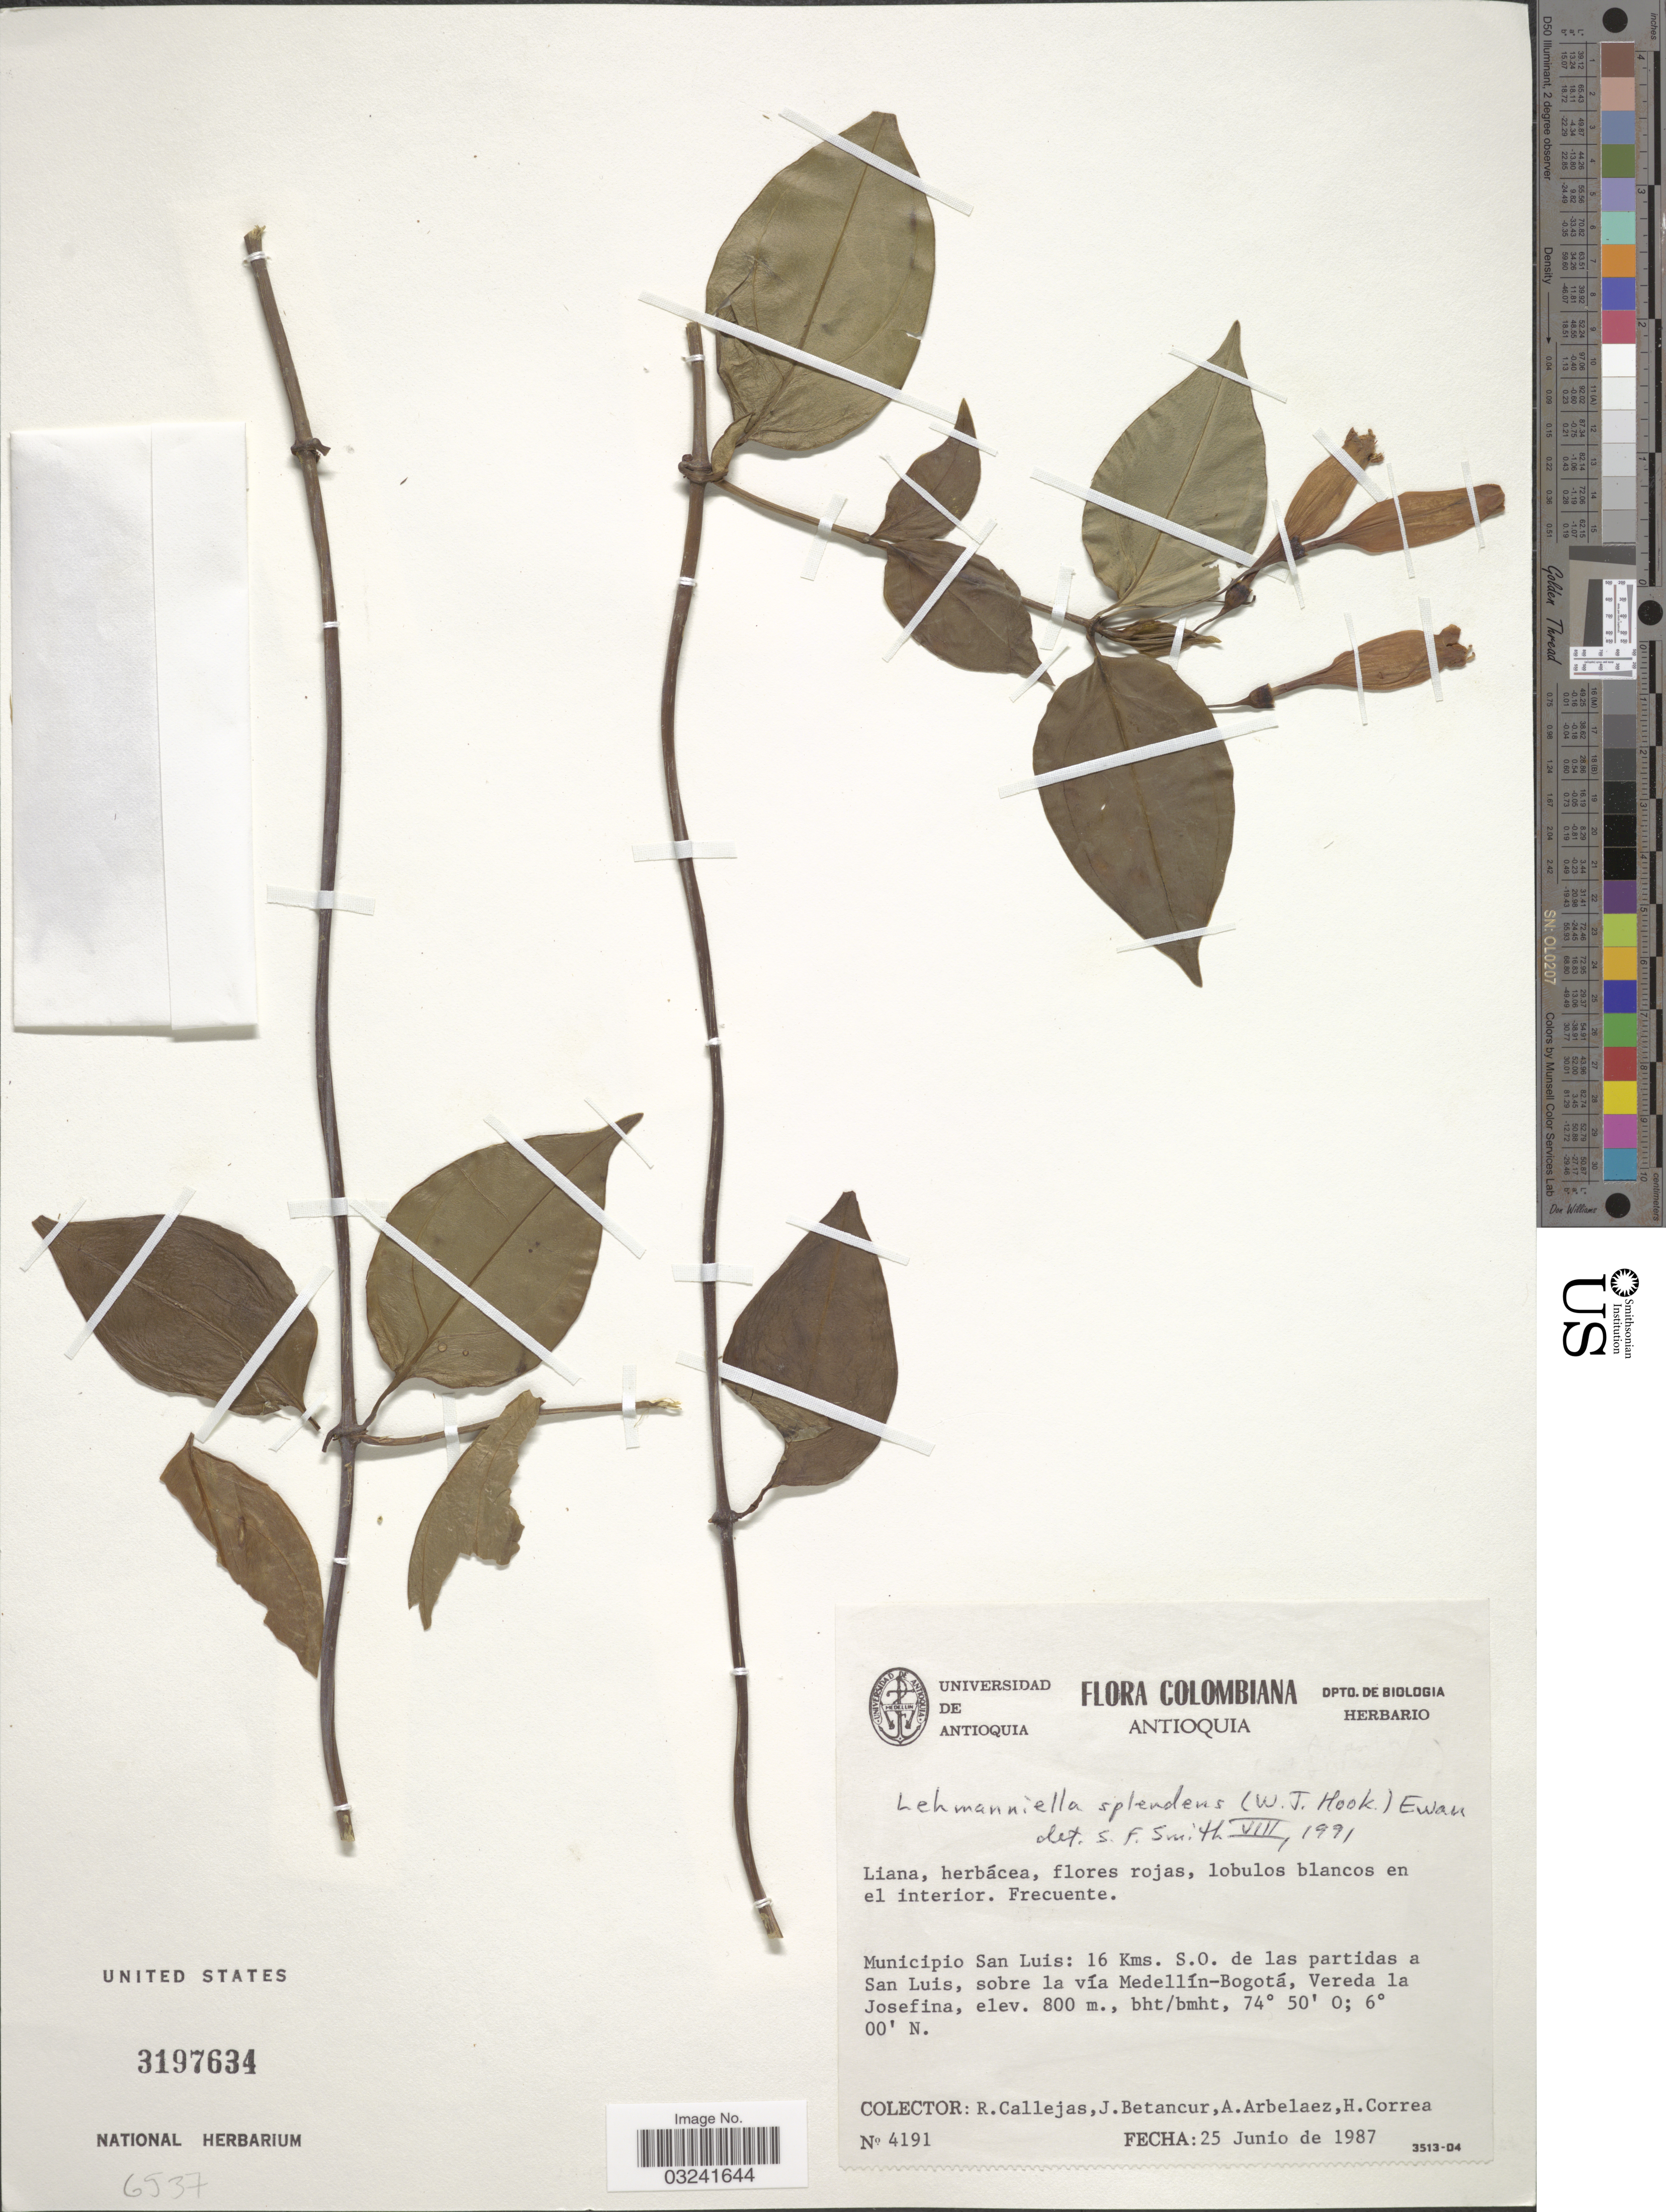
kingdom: Plantae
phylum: Tracheophyta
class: Magnoliopsida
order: Gentianales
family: Gentianaceae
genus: Lehmanniella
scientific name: Lehmanniella splendens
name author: (Hook.) Ewan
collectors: R. Callejas, J. Betancur, A. Arbelaez & H. Correa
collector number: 4191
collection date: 1987-06-25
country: Colombia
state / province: Antioquia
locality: Municipio San Luis: 16 Kms. S.O. de las partidas a San Luis, sobre la vía Medellín-Bogotá, Vereda la Josefina.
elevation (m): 800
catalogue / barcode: US 3197634